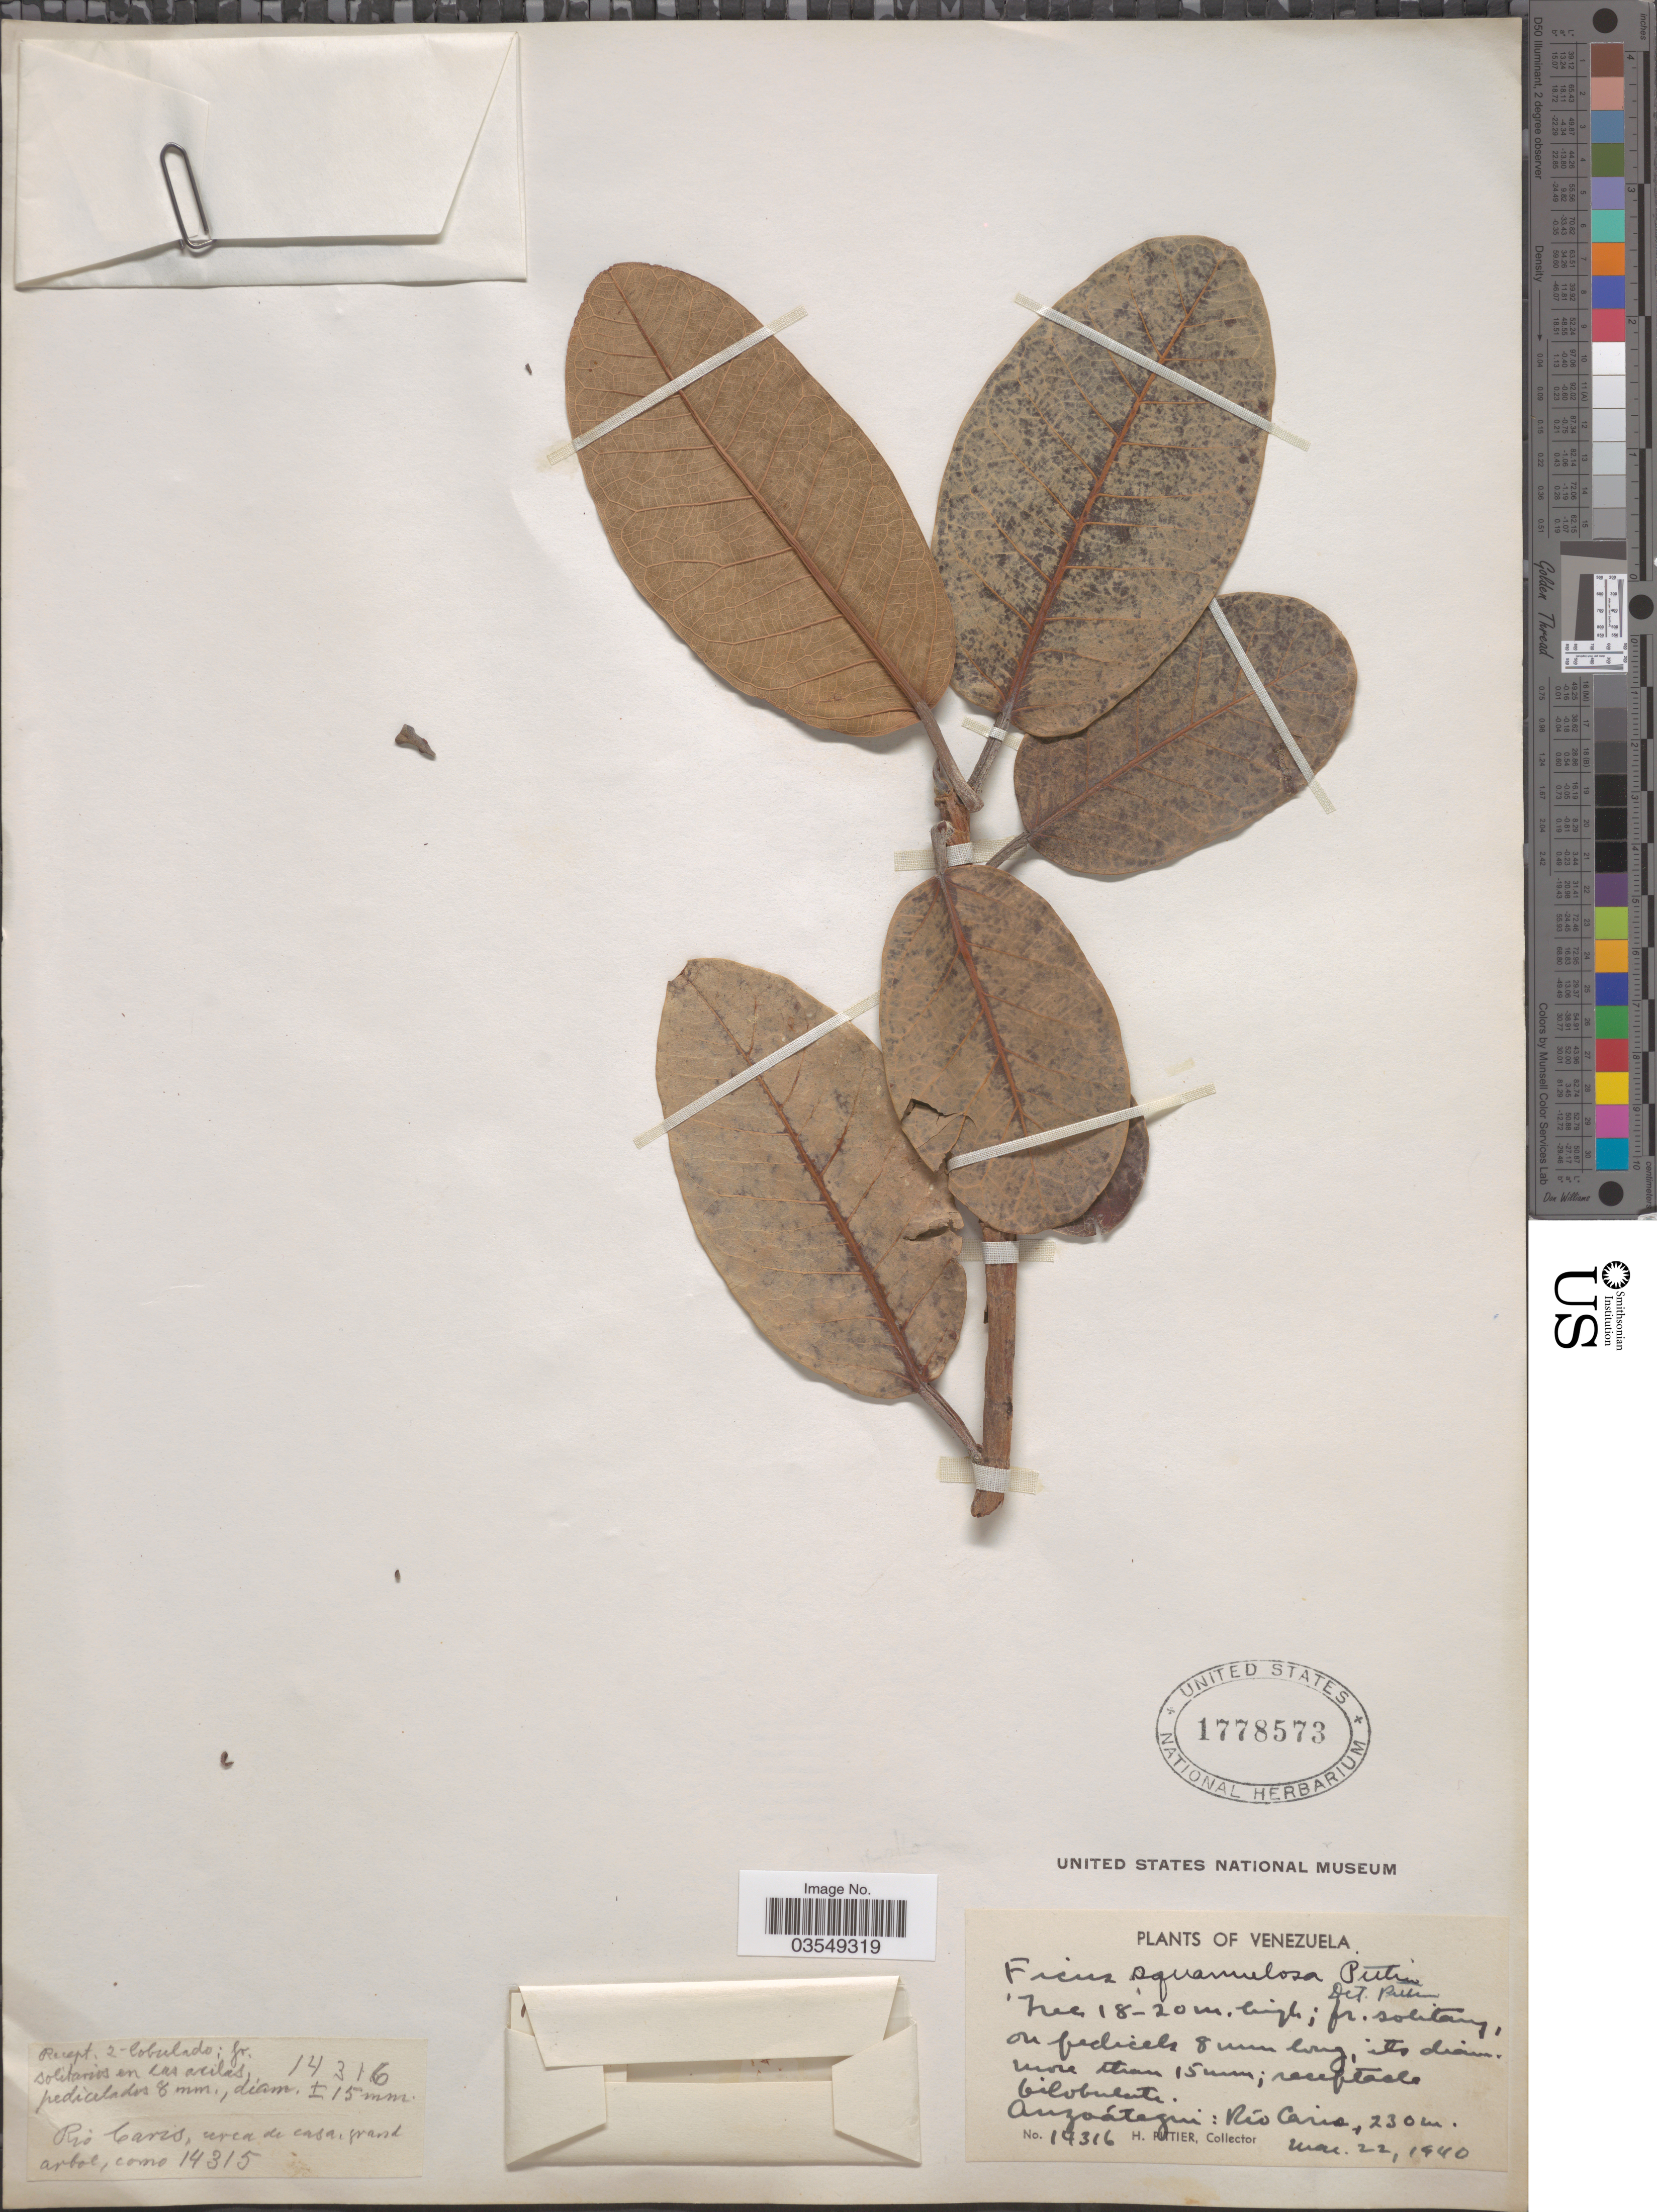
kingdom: Plantae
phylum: Tracheophyta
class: Magnoliopsida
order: Rosales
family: Moraceae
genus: Ficus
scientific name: Ficus squamulosa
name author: Pittier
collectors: H. F. Pittier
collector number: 14316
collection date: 1940-03-22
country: Venezuela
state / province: Anzoategui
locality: Río Caris.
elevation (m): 230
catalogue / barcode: US 1778573